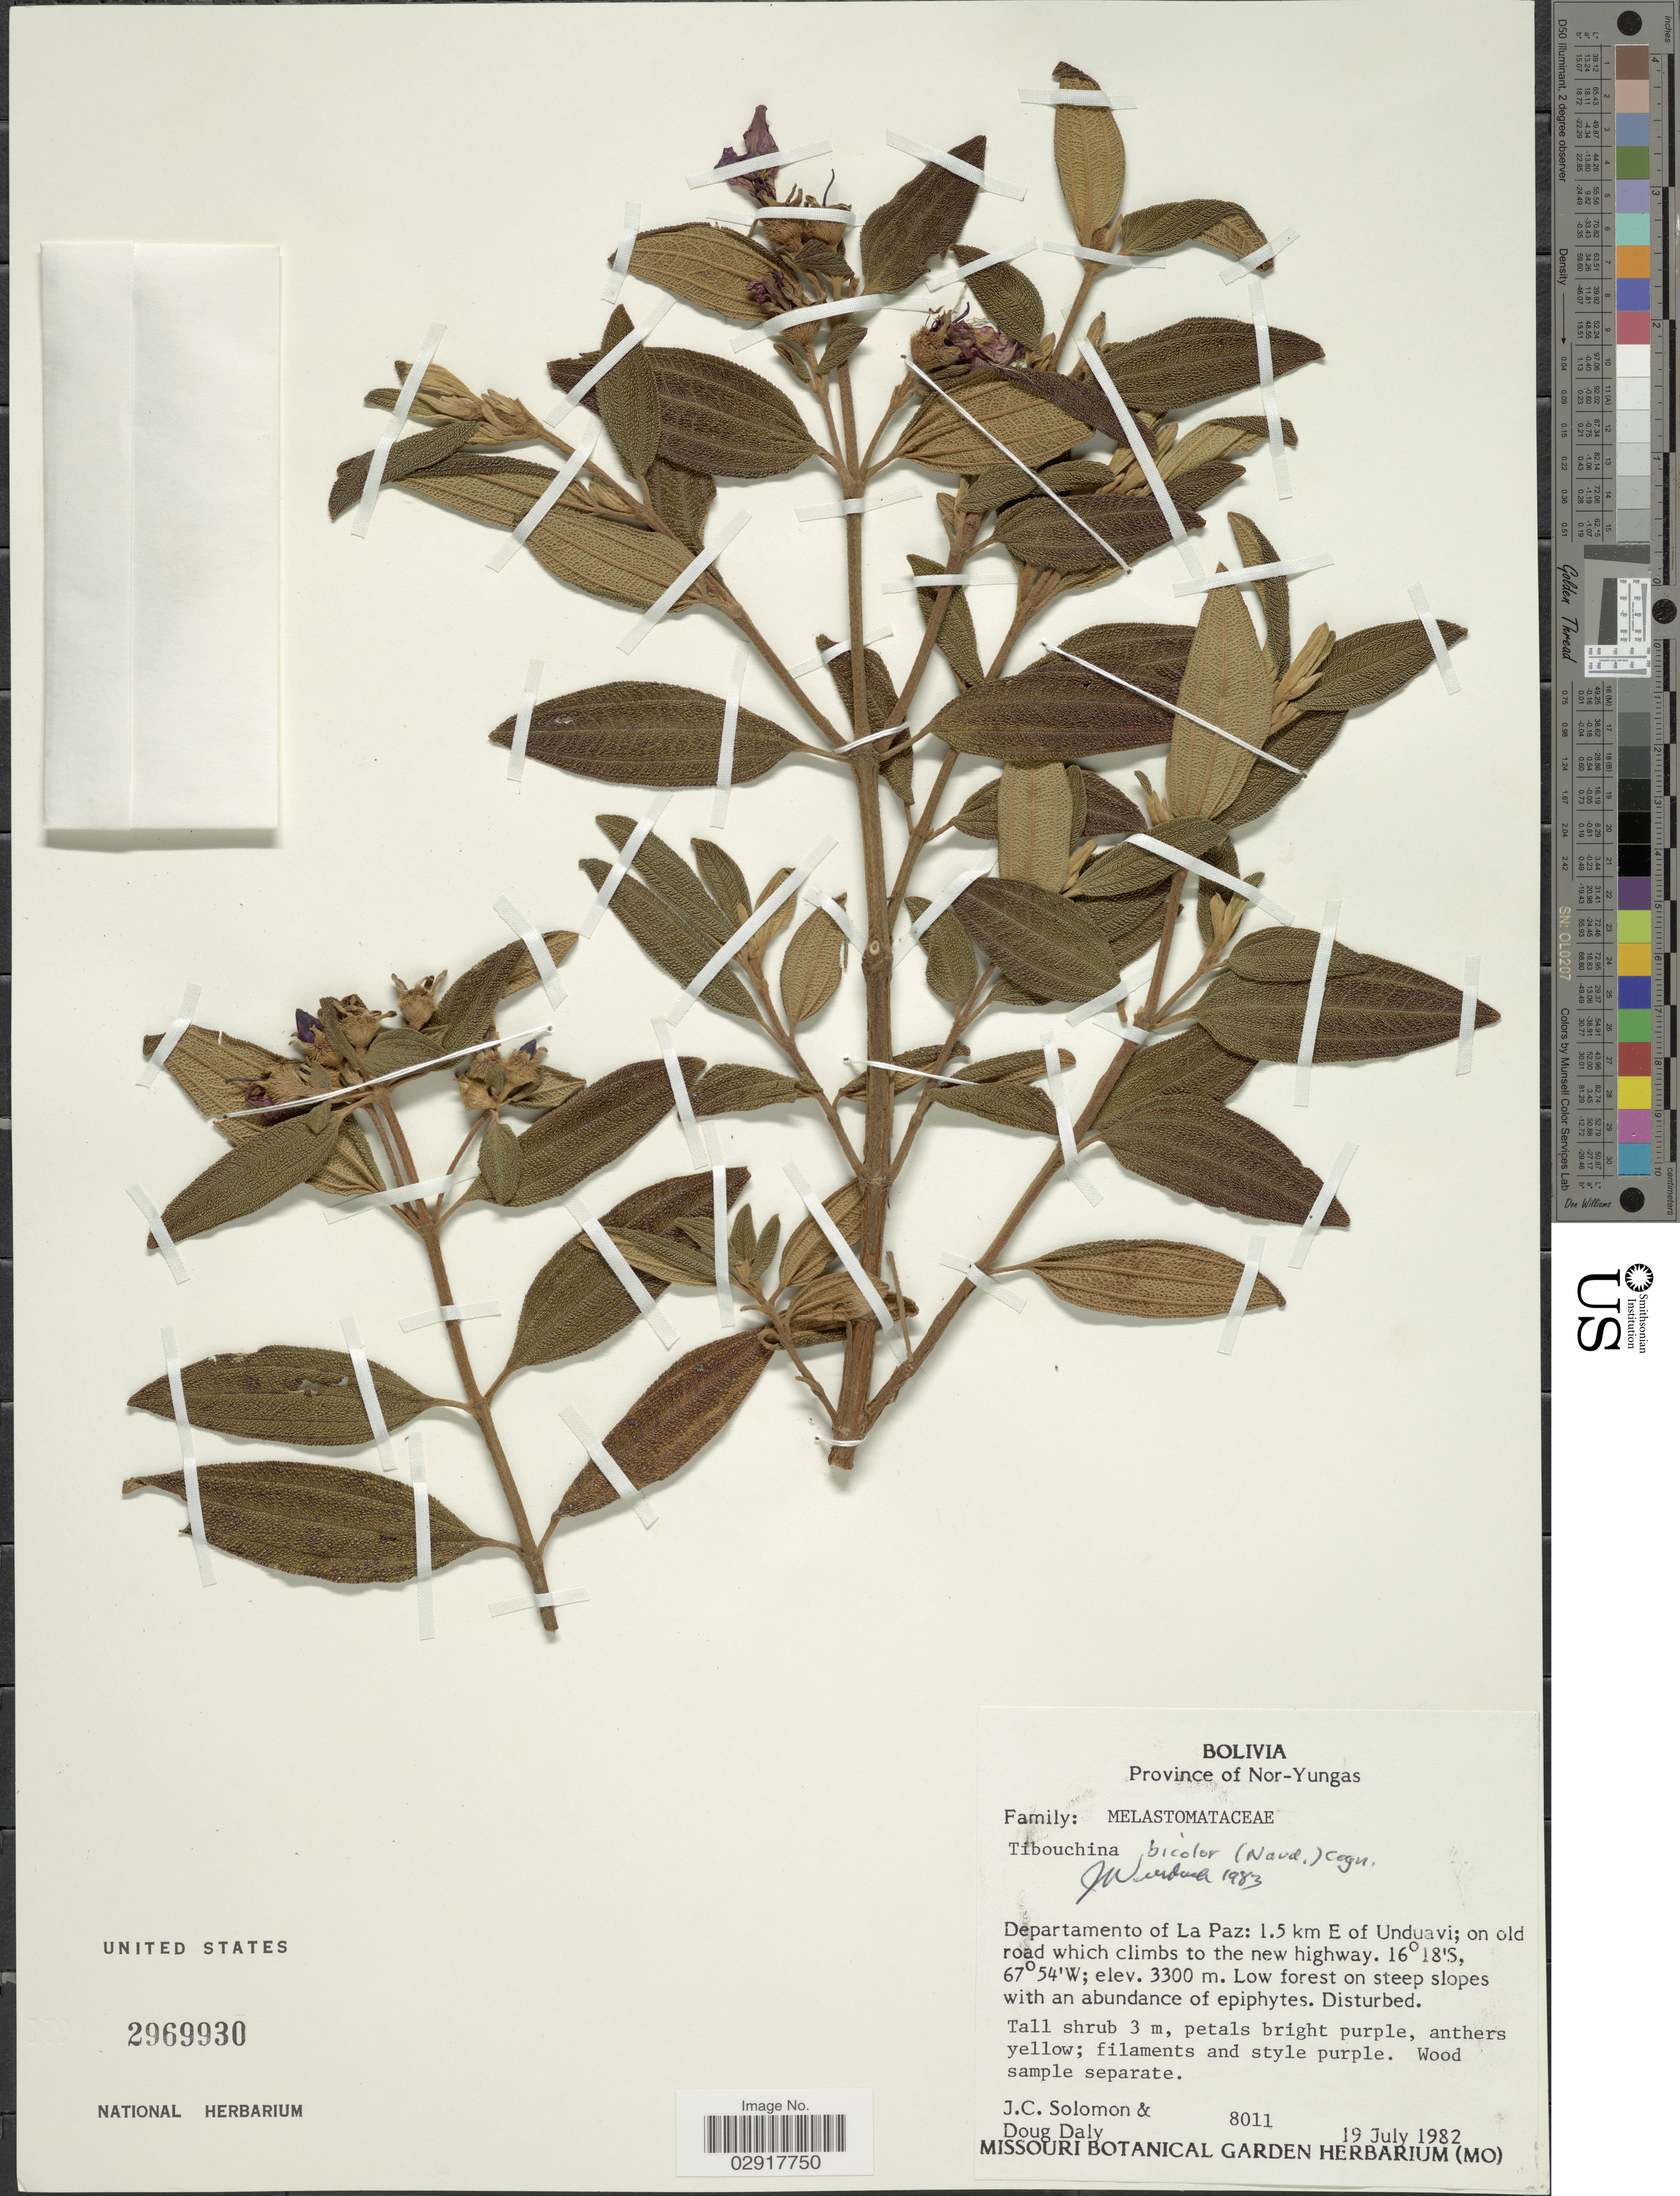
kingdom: Plantae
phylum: Tracheophyta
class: Magnoliopsida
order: Myrtales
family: Melastomataceae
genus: Tibouchina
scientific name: Tibouchina bicolor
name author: (Naudin) Cogn.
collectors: J. C. Solomon & D. C. Daly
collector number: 8011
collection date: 1982-07-19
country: Bolivia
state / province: La Paz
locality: Province of Nor-Yungas. Departamento of La Paz: 1.5 km E of Unduavi; on old road which climbs to the new highway.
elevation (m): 3300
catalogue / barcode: US 2969930